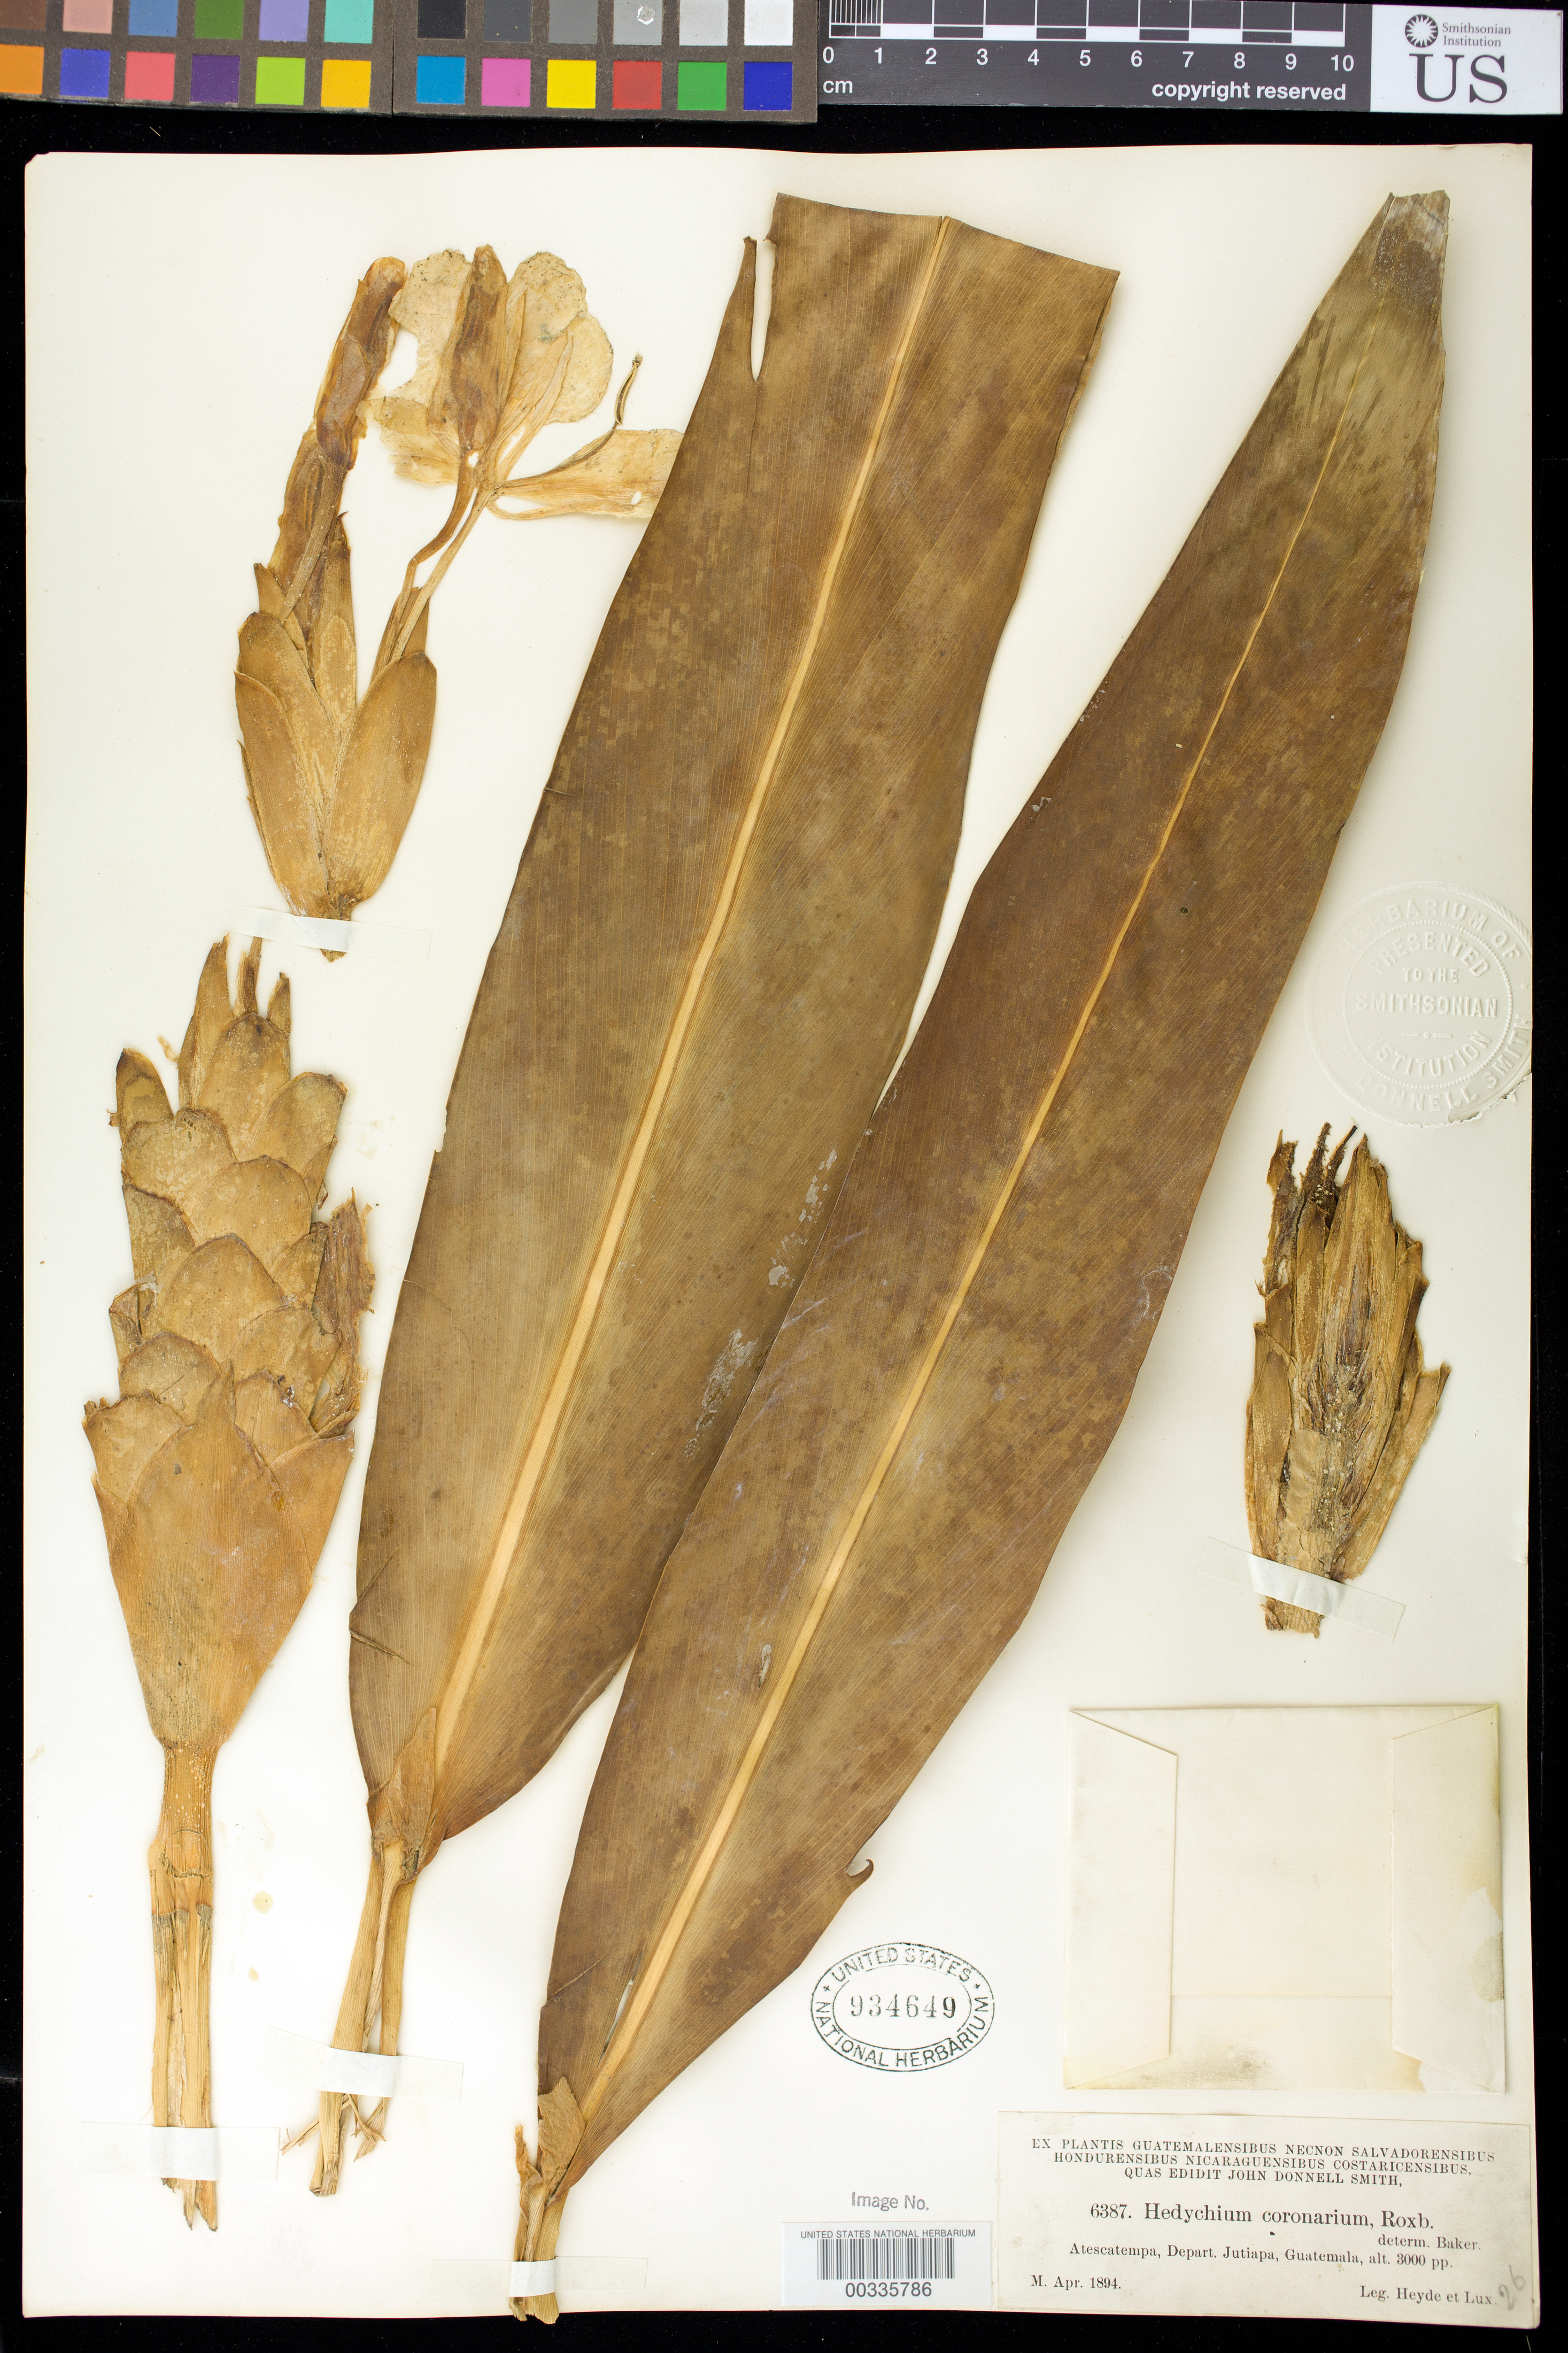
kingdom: Plantae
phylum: Tracheophyta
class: Liliopsida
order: Zingiberales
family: Zingiberaceae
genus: Hedychium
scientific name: Hedychium coronarium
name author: J. Koenig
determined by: Baker, --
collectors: E. T. Heyde & E. Lux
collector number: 6387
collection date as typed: Apr 1894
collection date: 1894-04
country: Guatemala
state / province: Jutiapa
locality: Atescatempa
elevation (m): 914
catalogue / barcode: US 934649